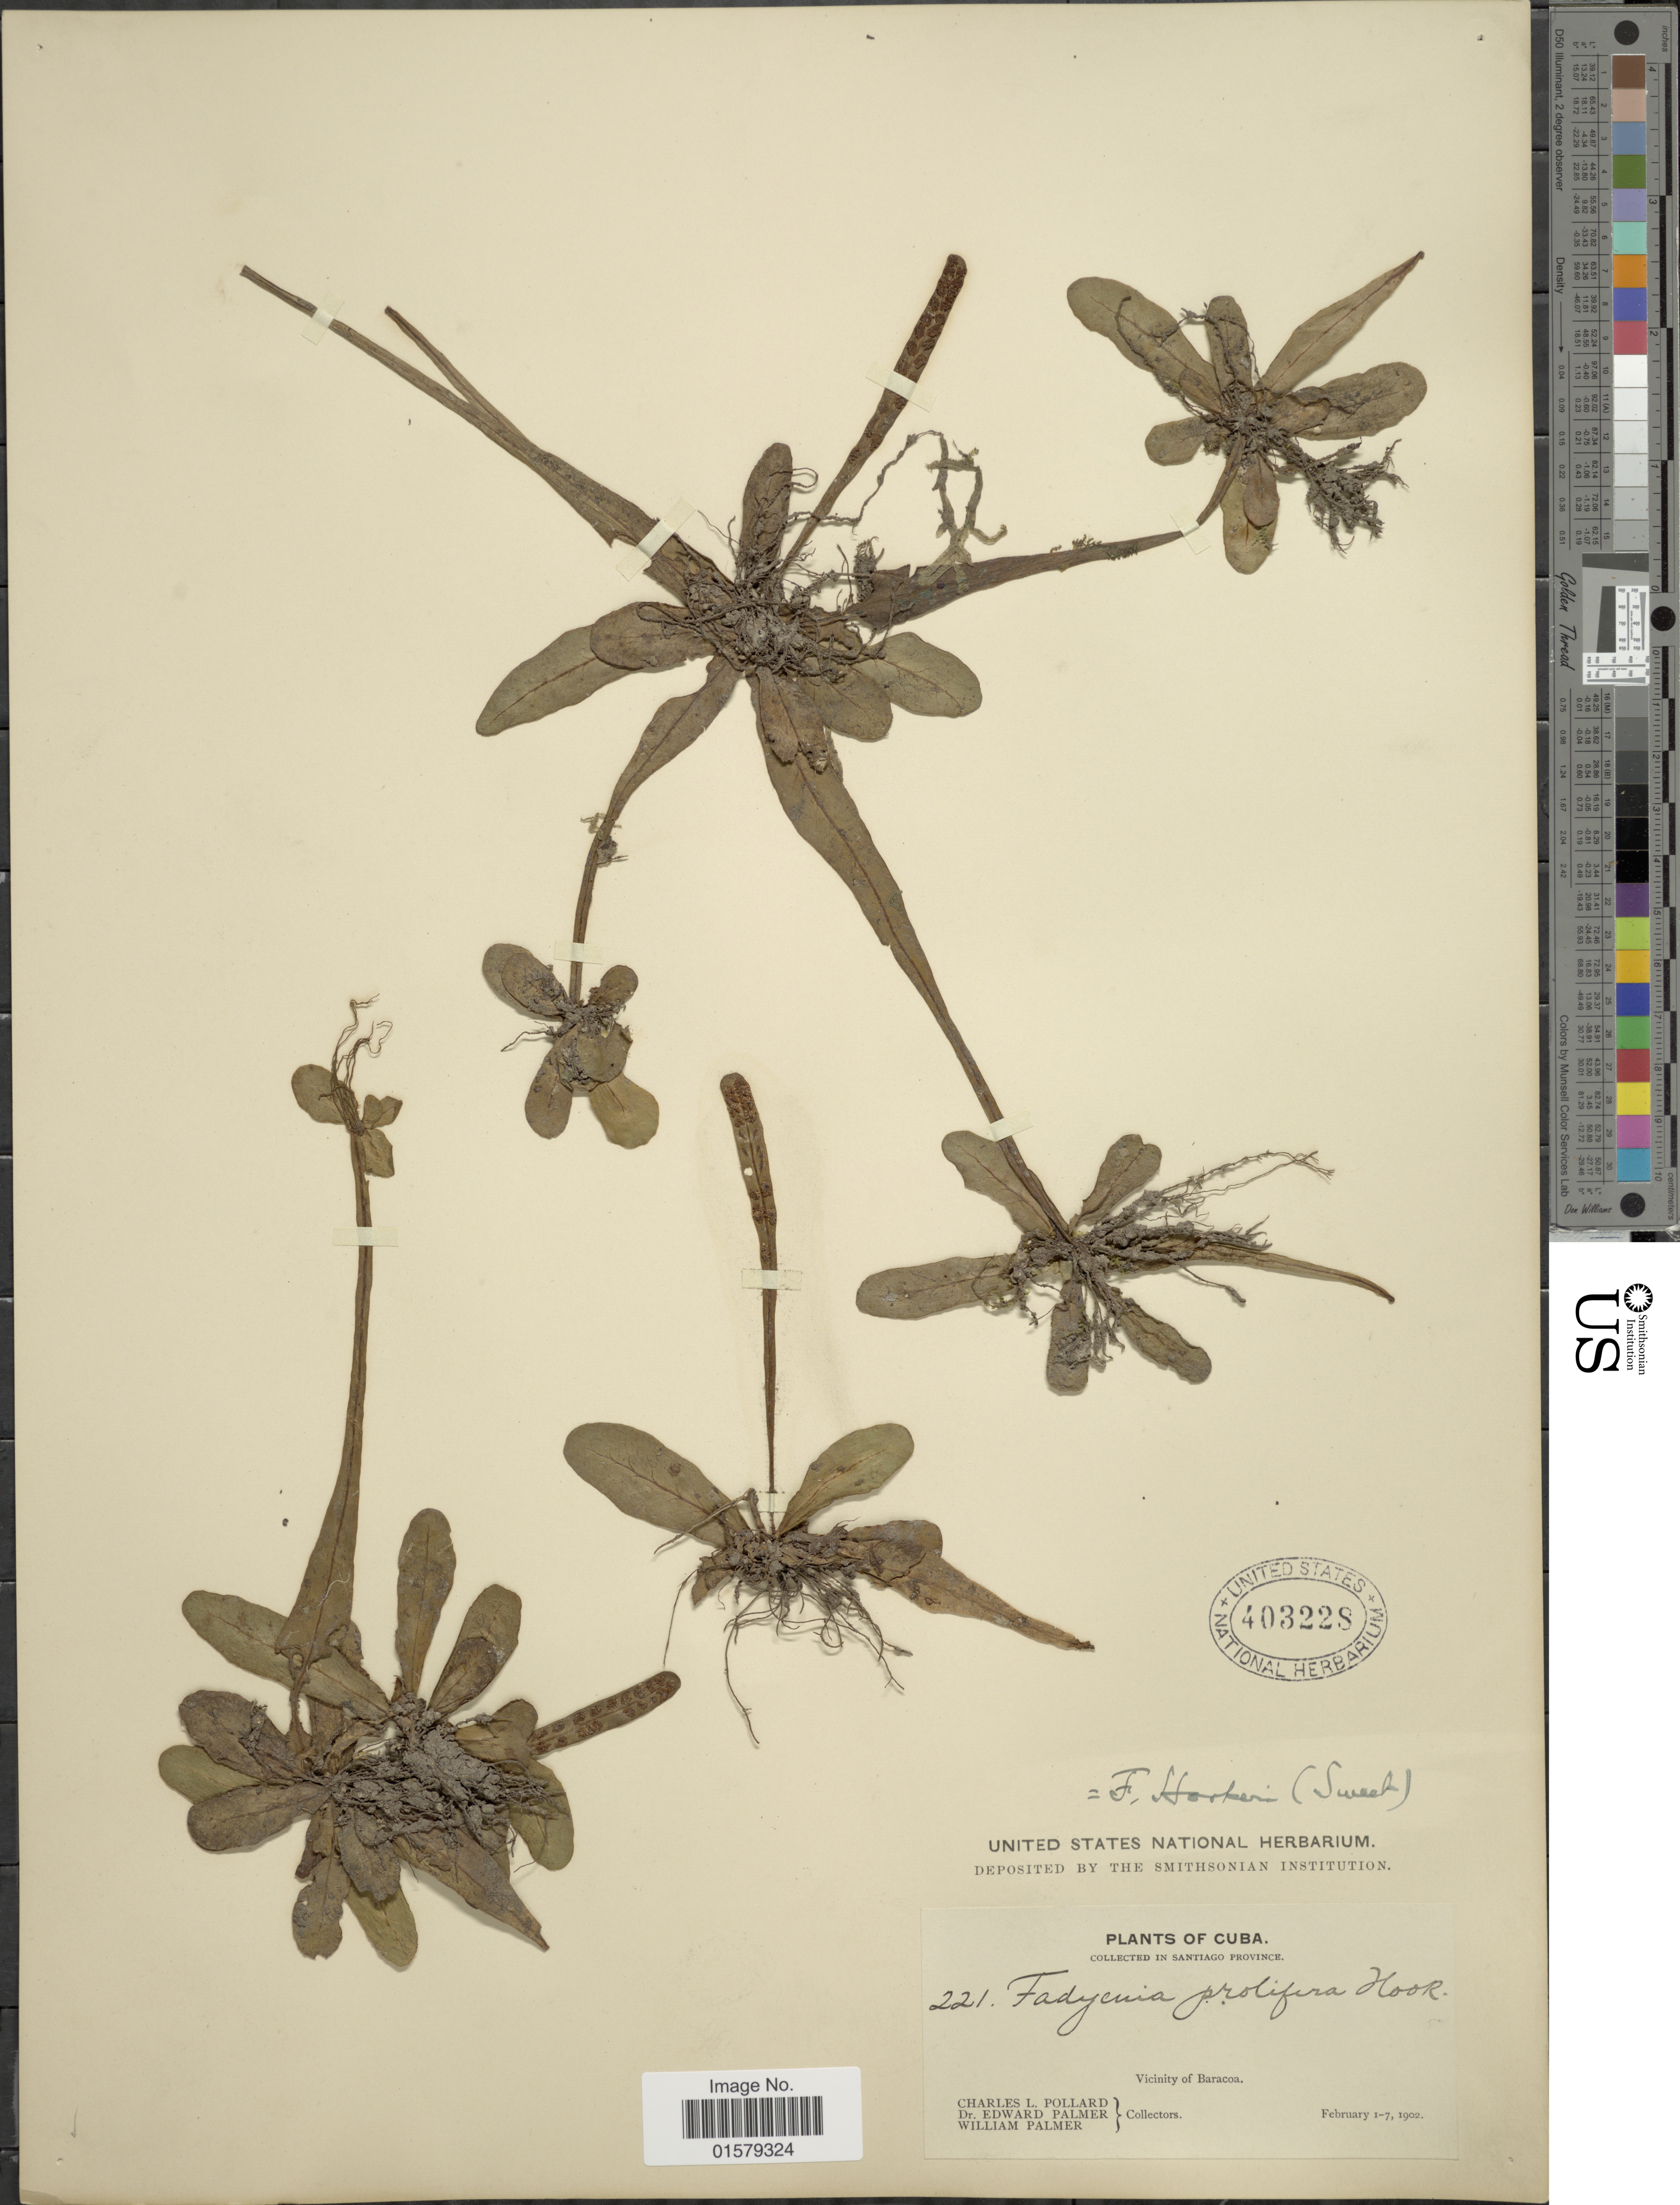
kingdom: Plantae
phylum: Tracheophyta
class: Polypodiopsida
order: Polypodiales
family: Tectariaceae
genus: Tectaria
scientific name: Tectaria hookeri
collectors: C. L. Pollard, E. Palmer & W. Palmer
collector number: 221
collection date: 1902-02-01/1902-02-07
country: Cuba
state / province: Santiago de Cuba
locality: Vicinity of Baracoa.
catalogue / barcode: US 403228